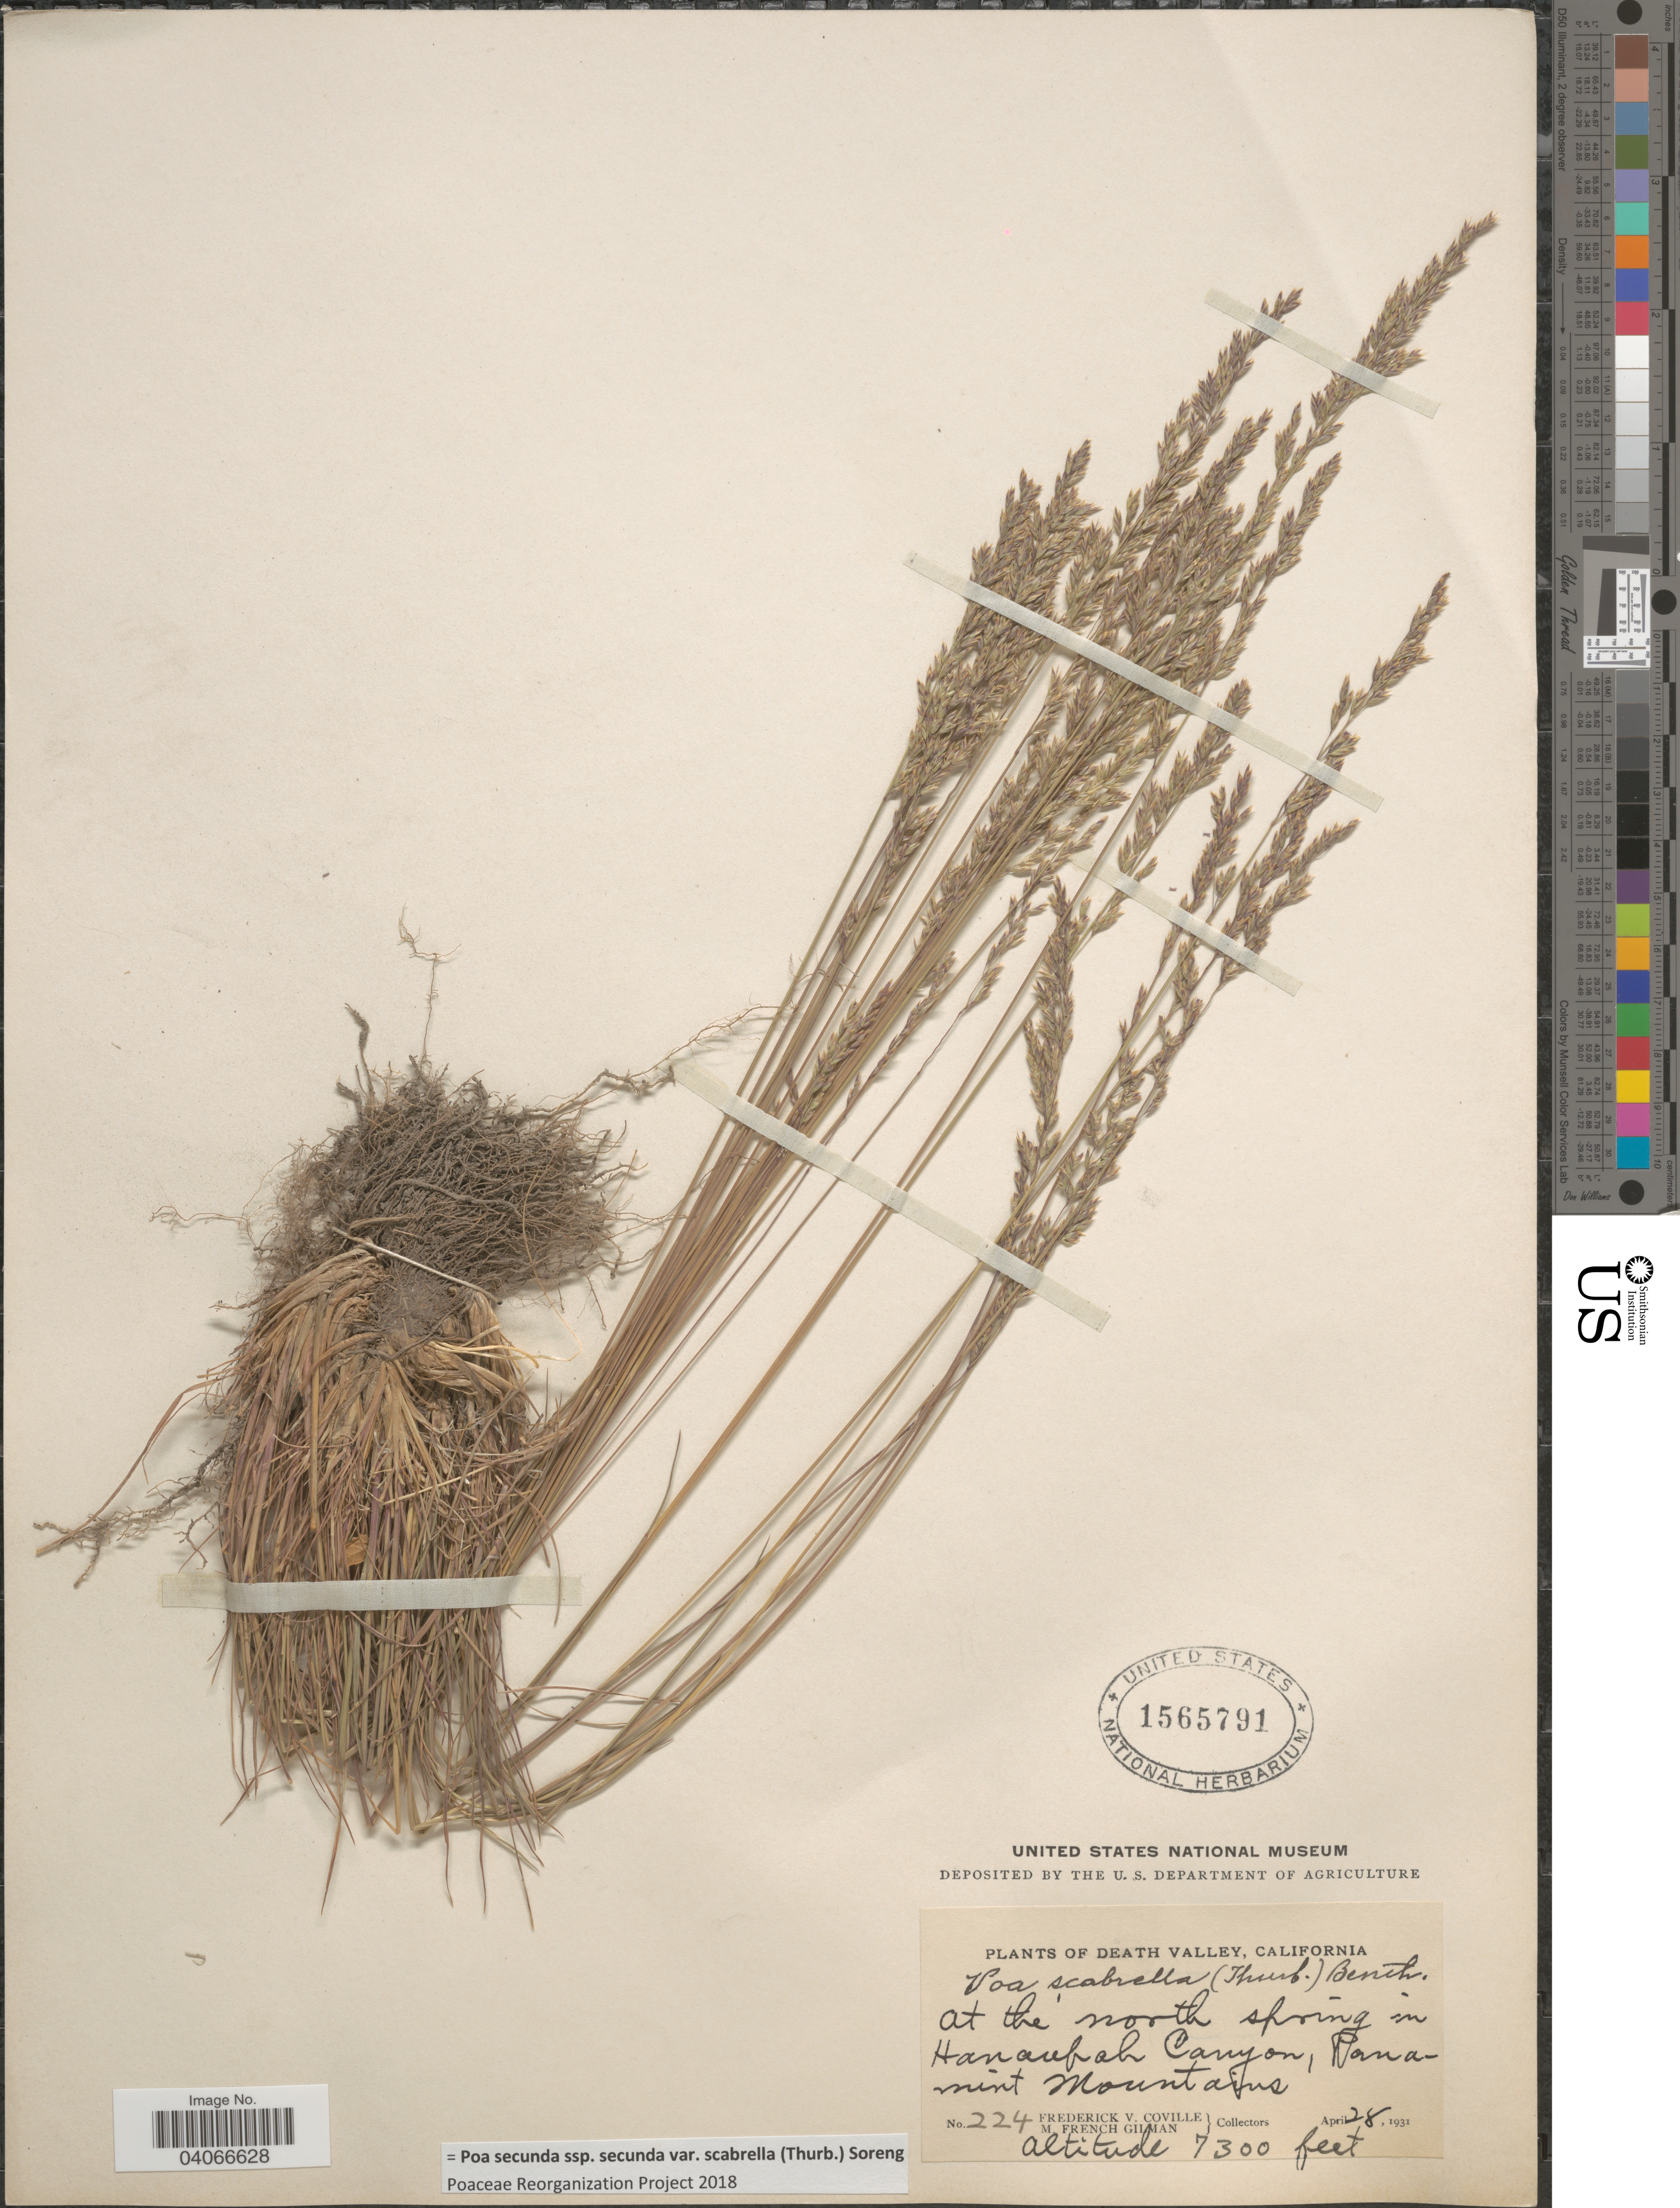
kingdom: Plantae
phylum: Tracheophyta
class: Liliopsida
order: Poales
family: Poaceae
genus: Poa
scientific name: Poa secunda subsp. secunda var. scabrella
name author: (Thurb.) Soreng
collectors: F. V. Coville & M. F. Gilman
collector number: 224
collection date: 1931-04-28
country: United States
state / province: California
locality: Death Valley. At the north spring in Hanaupah Canyon, Panamint Mountains.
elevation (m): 2225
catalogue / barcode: US 1565791